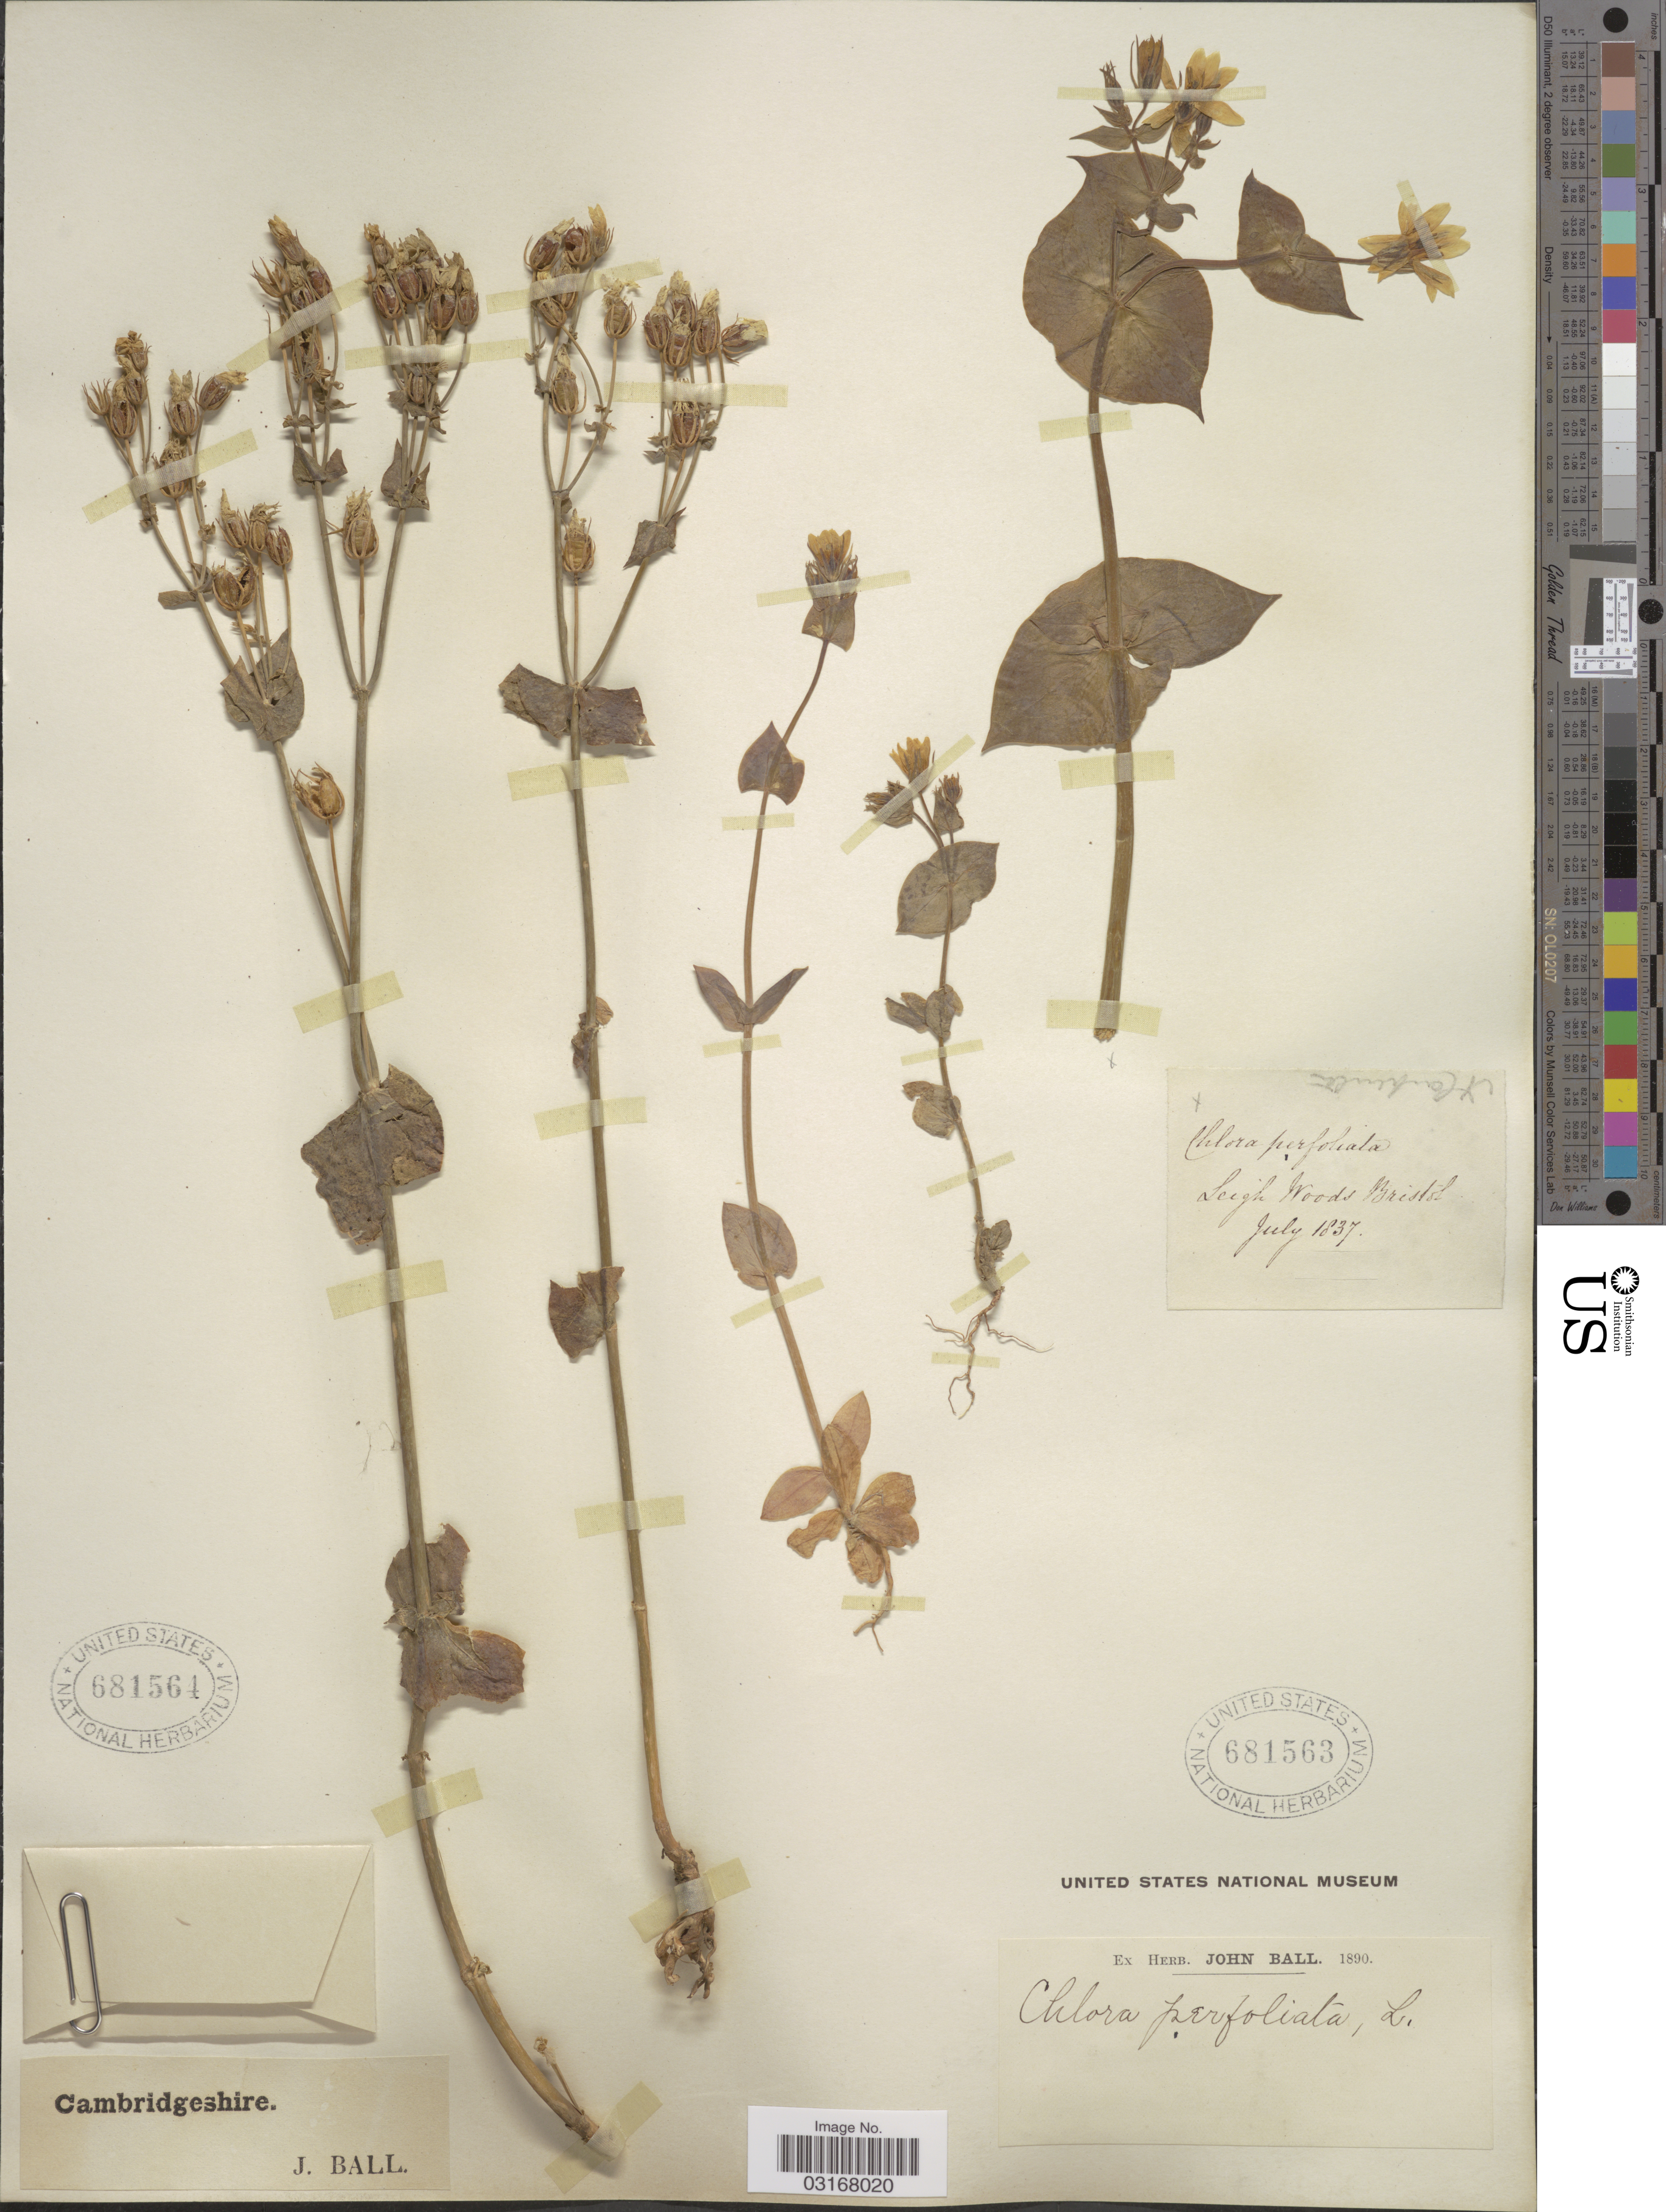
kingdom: Plantae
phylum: Tracheophyta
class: Magnoliopsida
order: Gentianales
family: Gentianaceae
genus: Chlora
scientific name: Chlora perfoliata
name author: (L.) L.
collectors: J. Ball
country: United Kingdom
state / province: England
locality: Cambridgeshire.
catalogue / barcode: US 681564-2